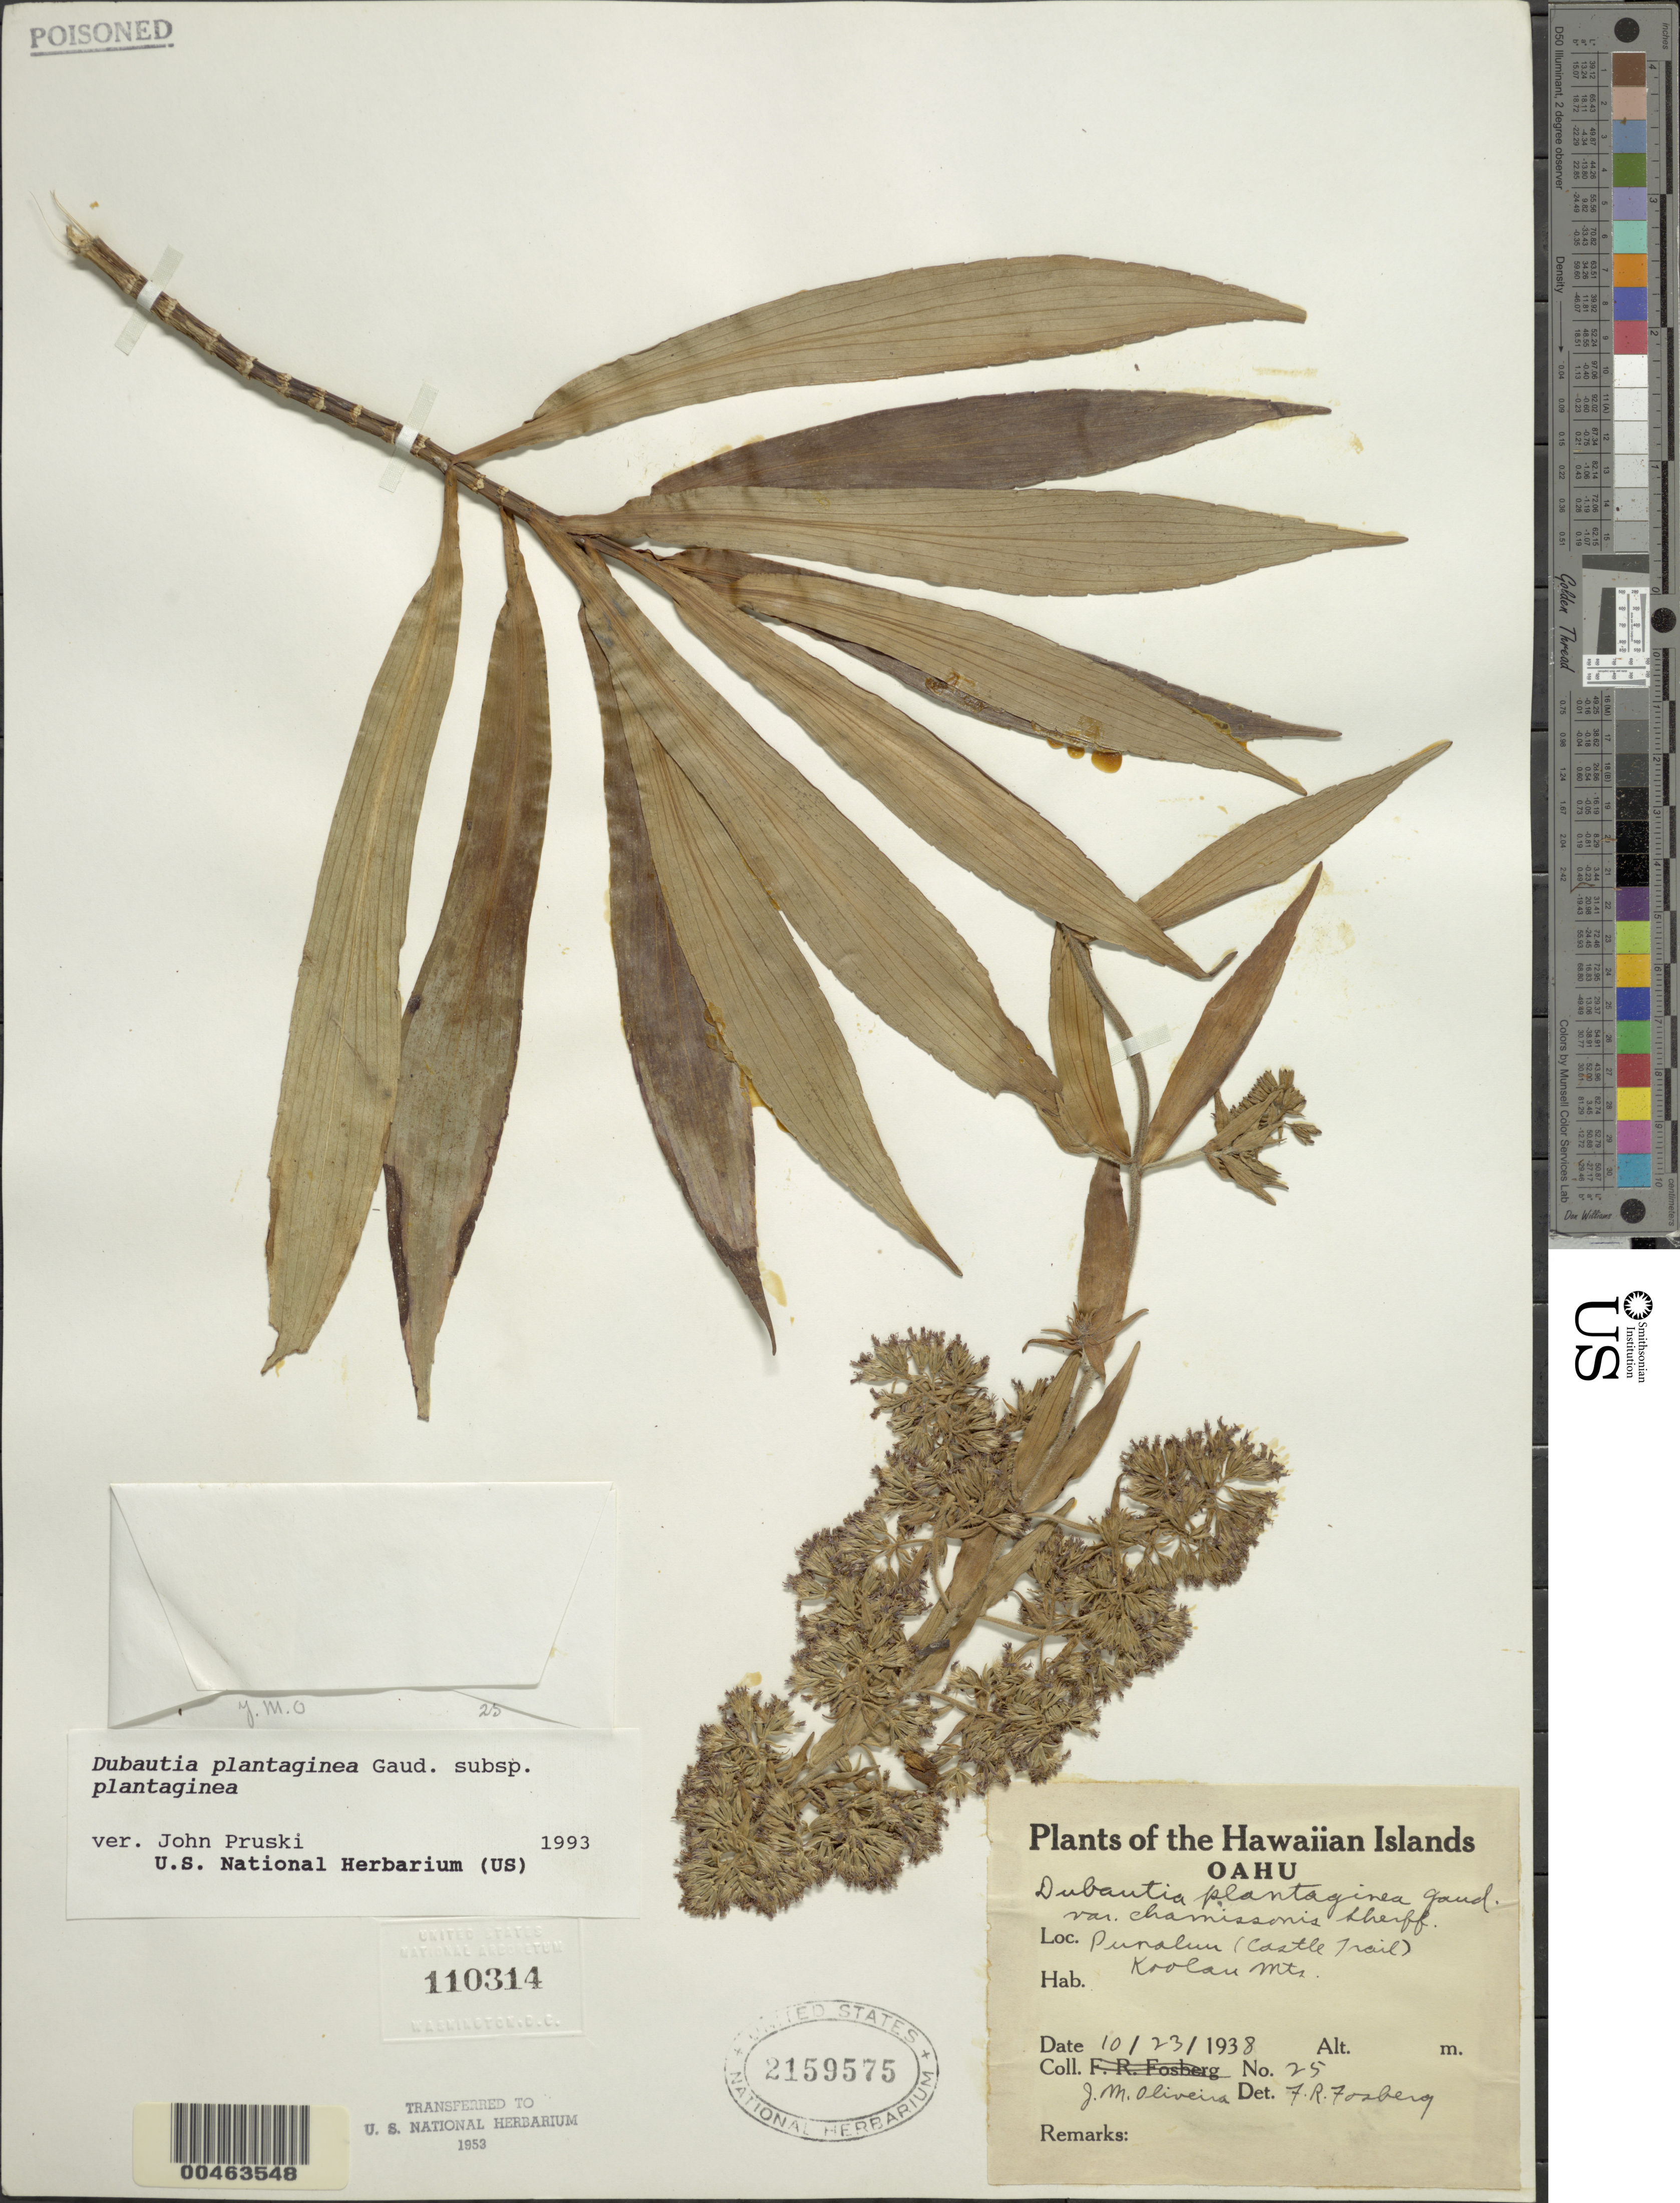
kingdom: Plantae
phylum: Tracheophyta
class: Magnoliopsida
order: Asterales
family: Asteraceae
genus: Dubautia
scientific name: Dubautia plantaginea subsp. plantaginea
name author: Gaudich.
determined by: Pruski, J. F.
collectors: J. Oliveira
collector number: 25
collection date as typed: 23 Oct 1938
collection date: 1938-10-23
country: United States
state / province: Hawaii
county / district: Honolulu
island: Oahu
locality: Punaluu (Castle Trail) Koolau Mts.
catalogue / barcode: US 2159575